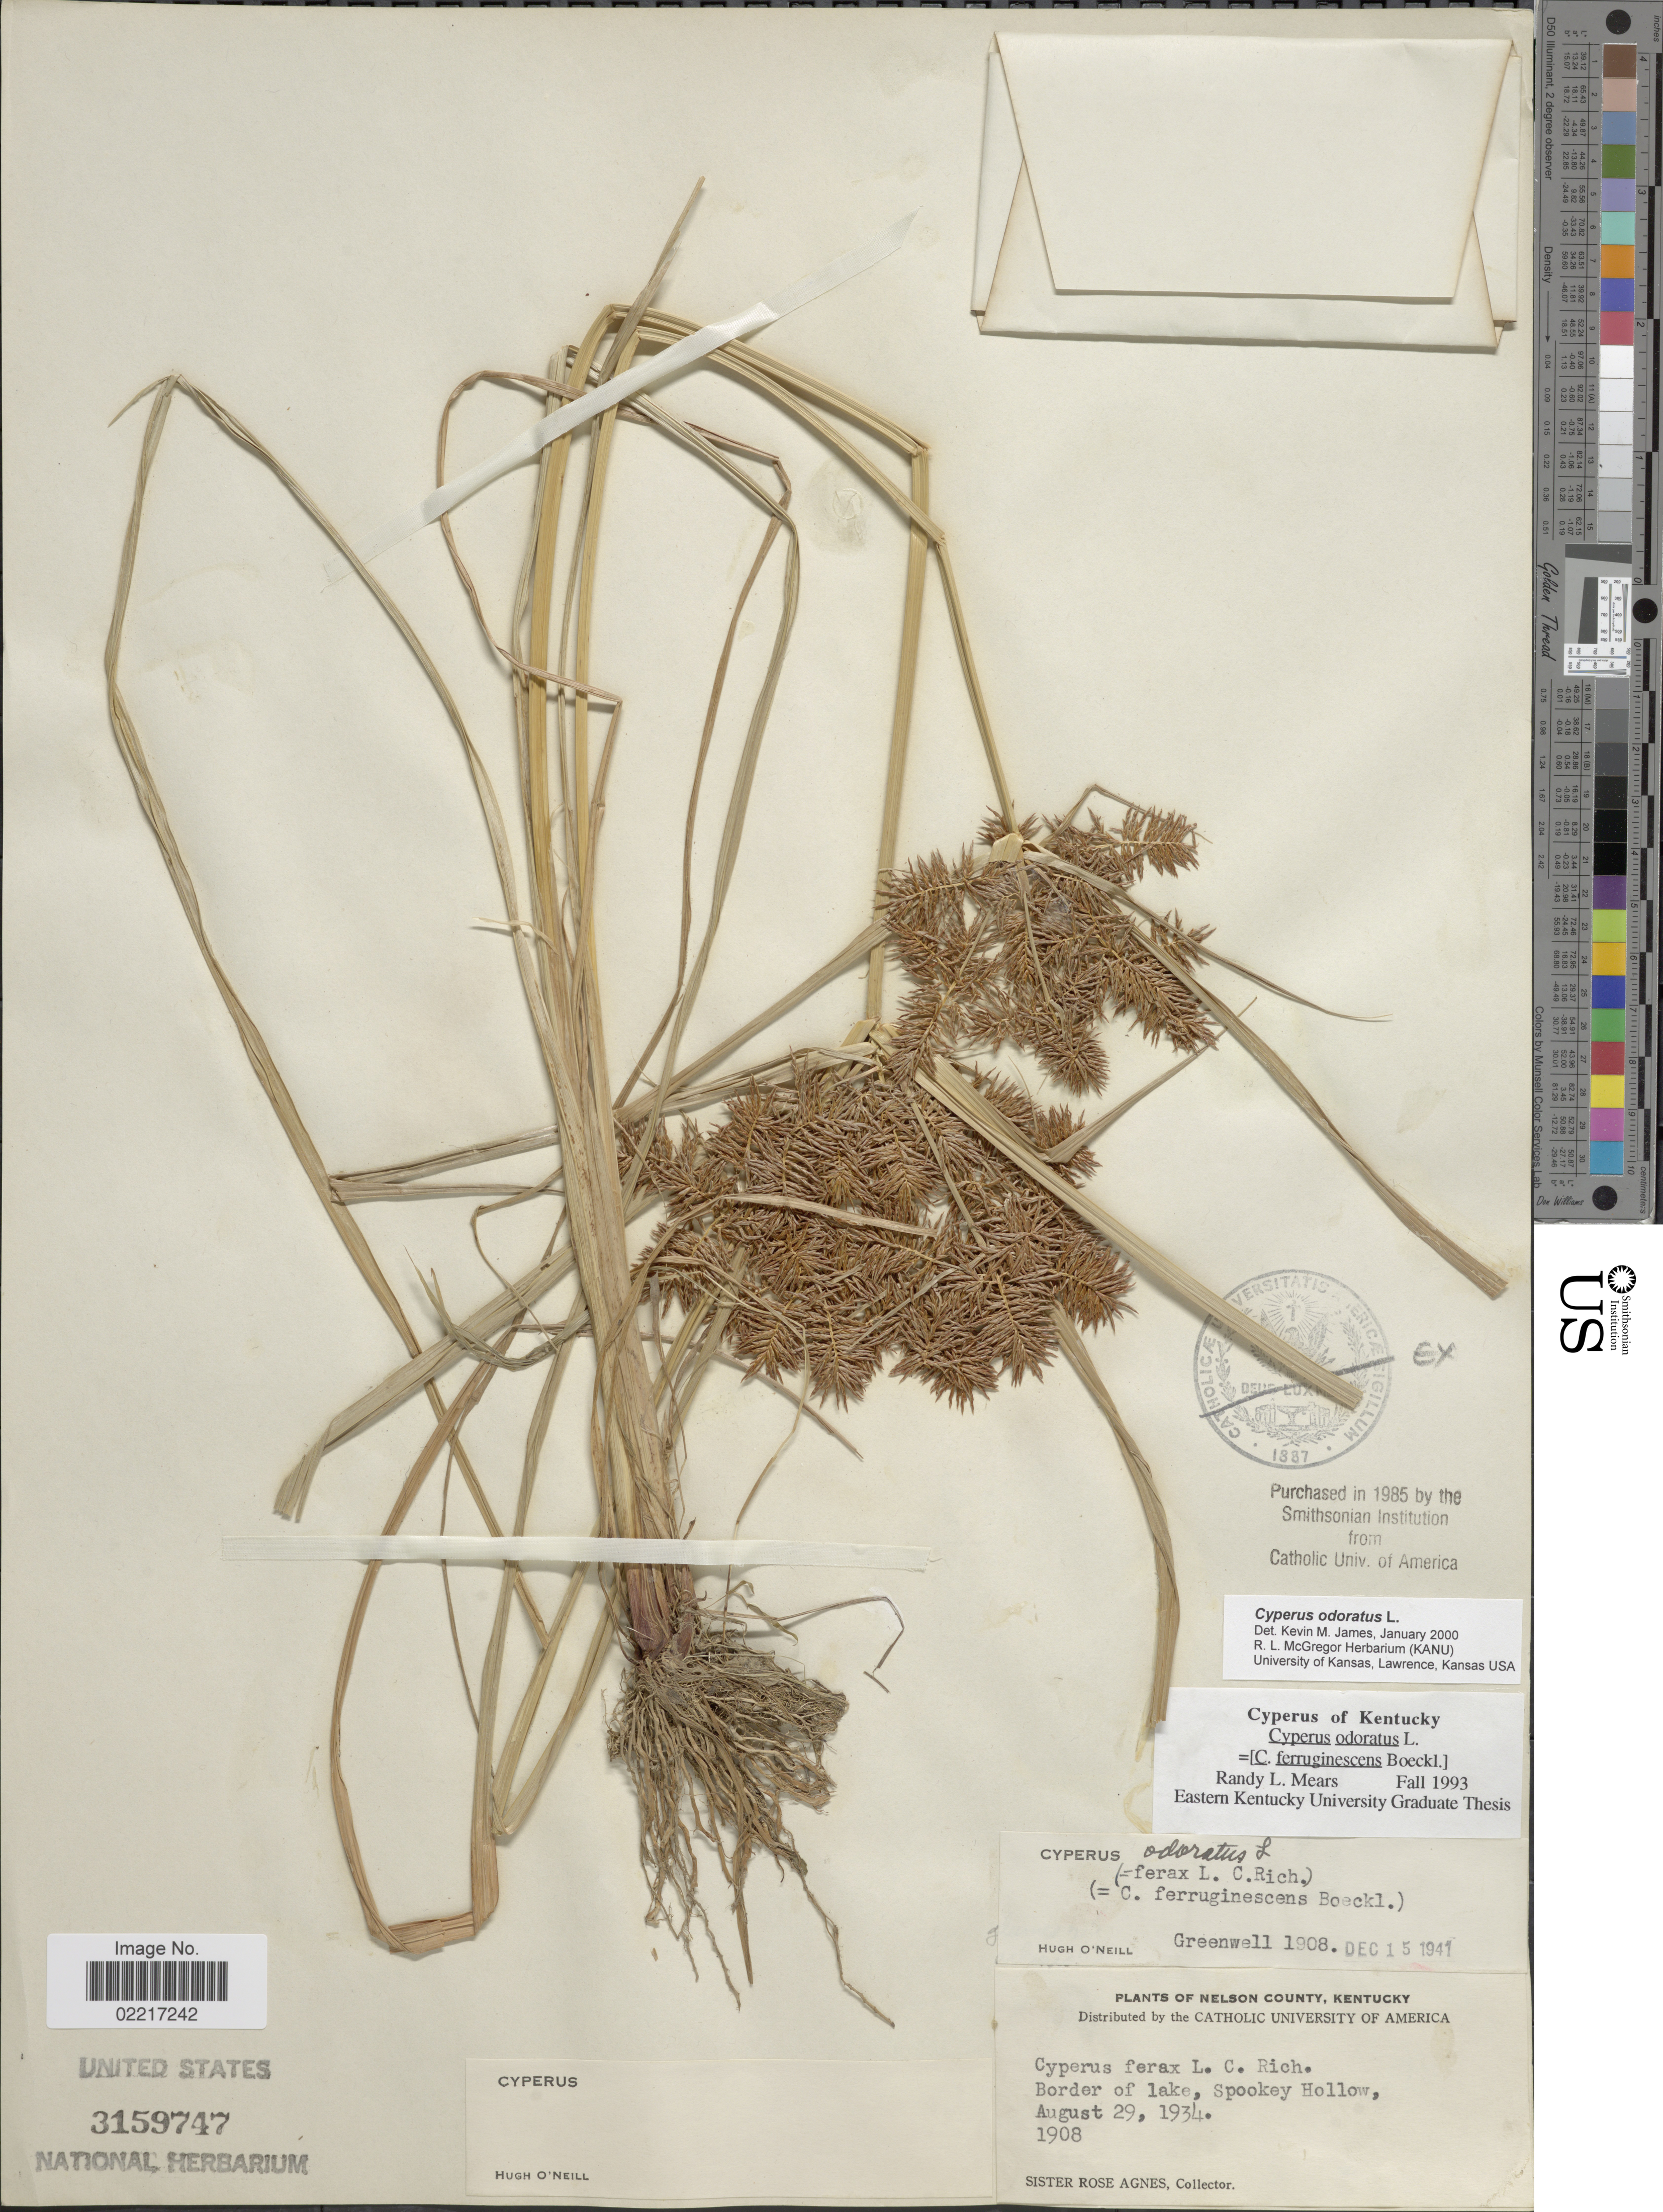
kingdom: Plantae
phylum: Tracheophyta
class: Liliopsida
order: Poales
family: Cyperaceae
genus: Cyperus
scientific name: Cyperus odoratus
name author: L.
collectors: Sister Rose Agnes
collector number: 1908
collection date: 1934-08-29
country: United States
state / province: Kentucky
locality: Nelson County, Border of lake, Spookey Hollow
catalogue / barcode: US 3159747